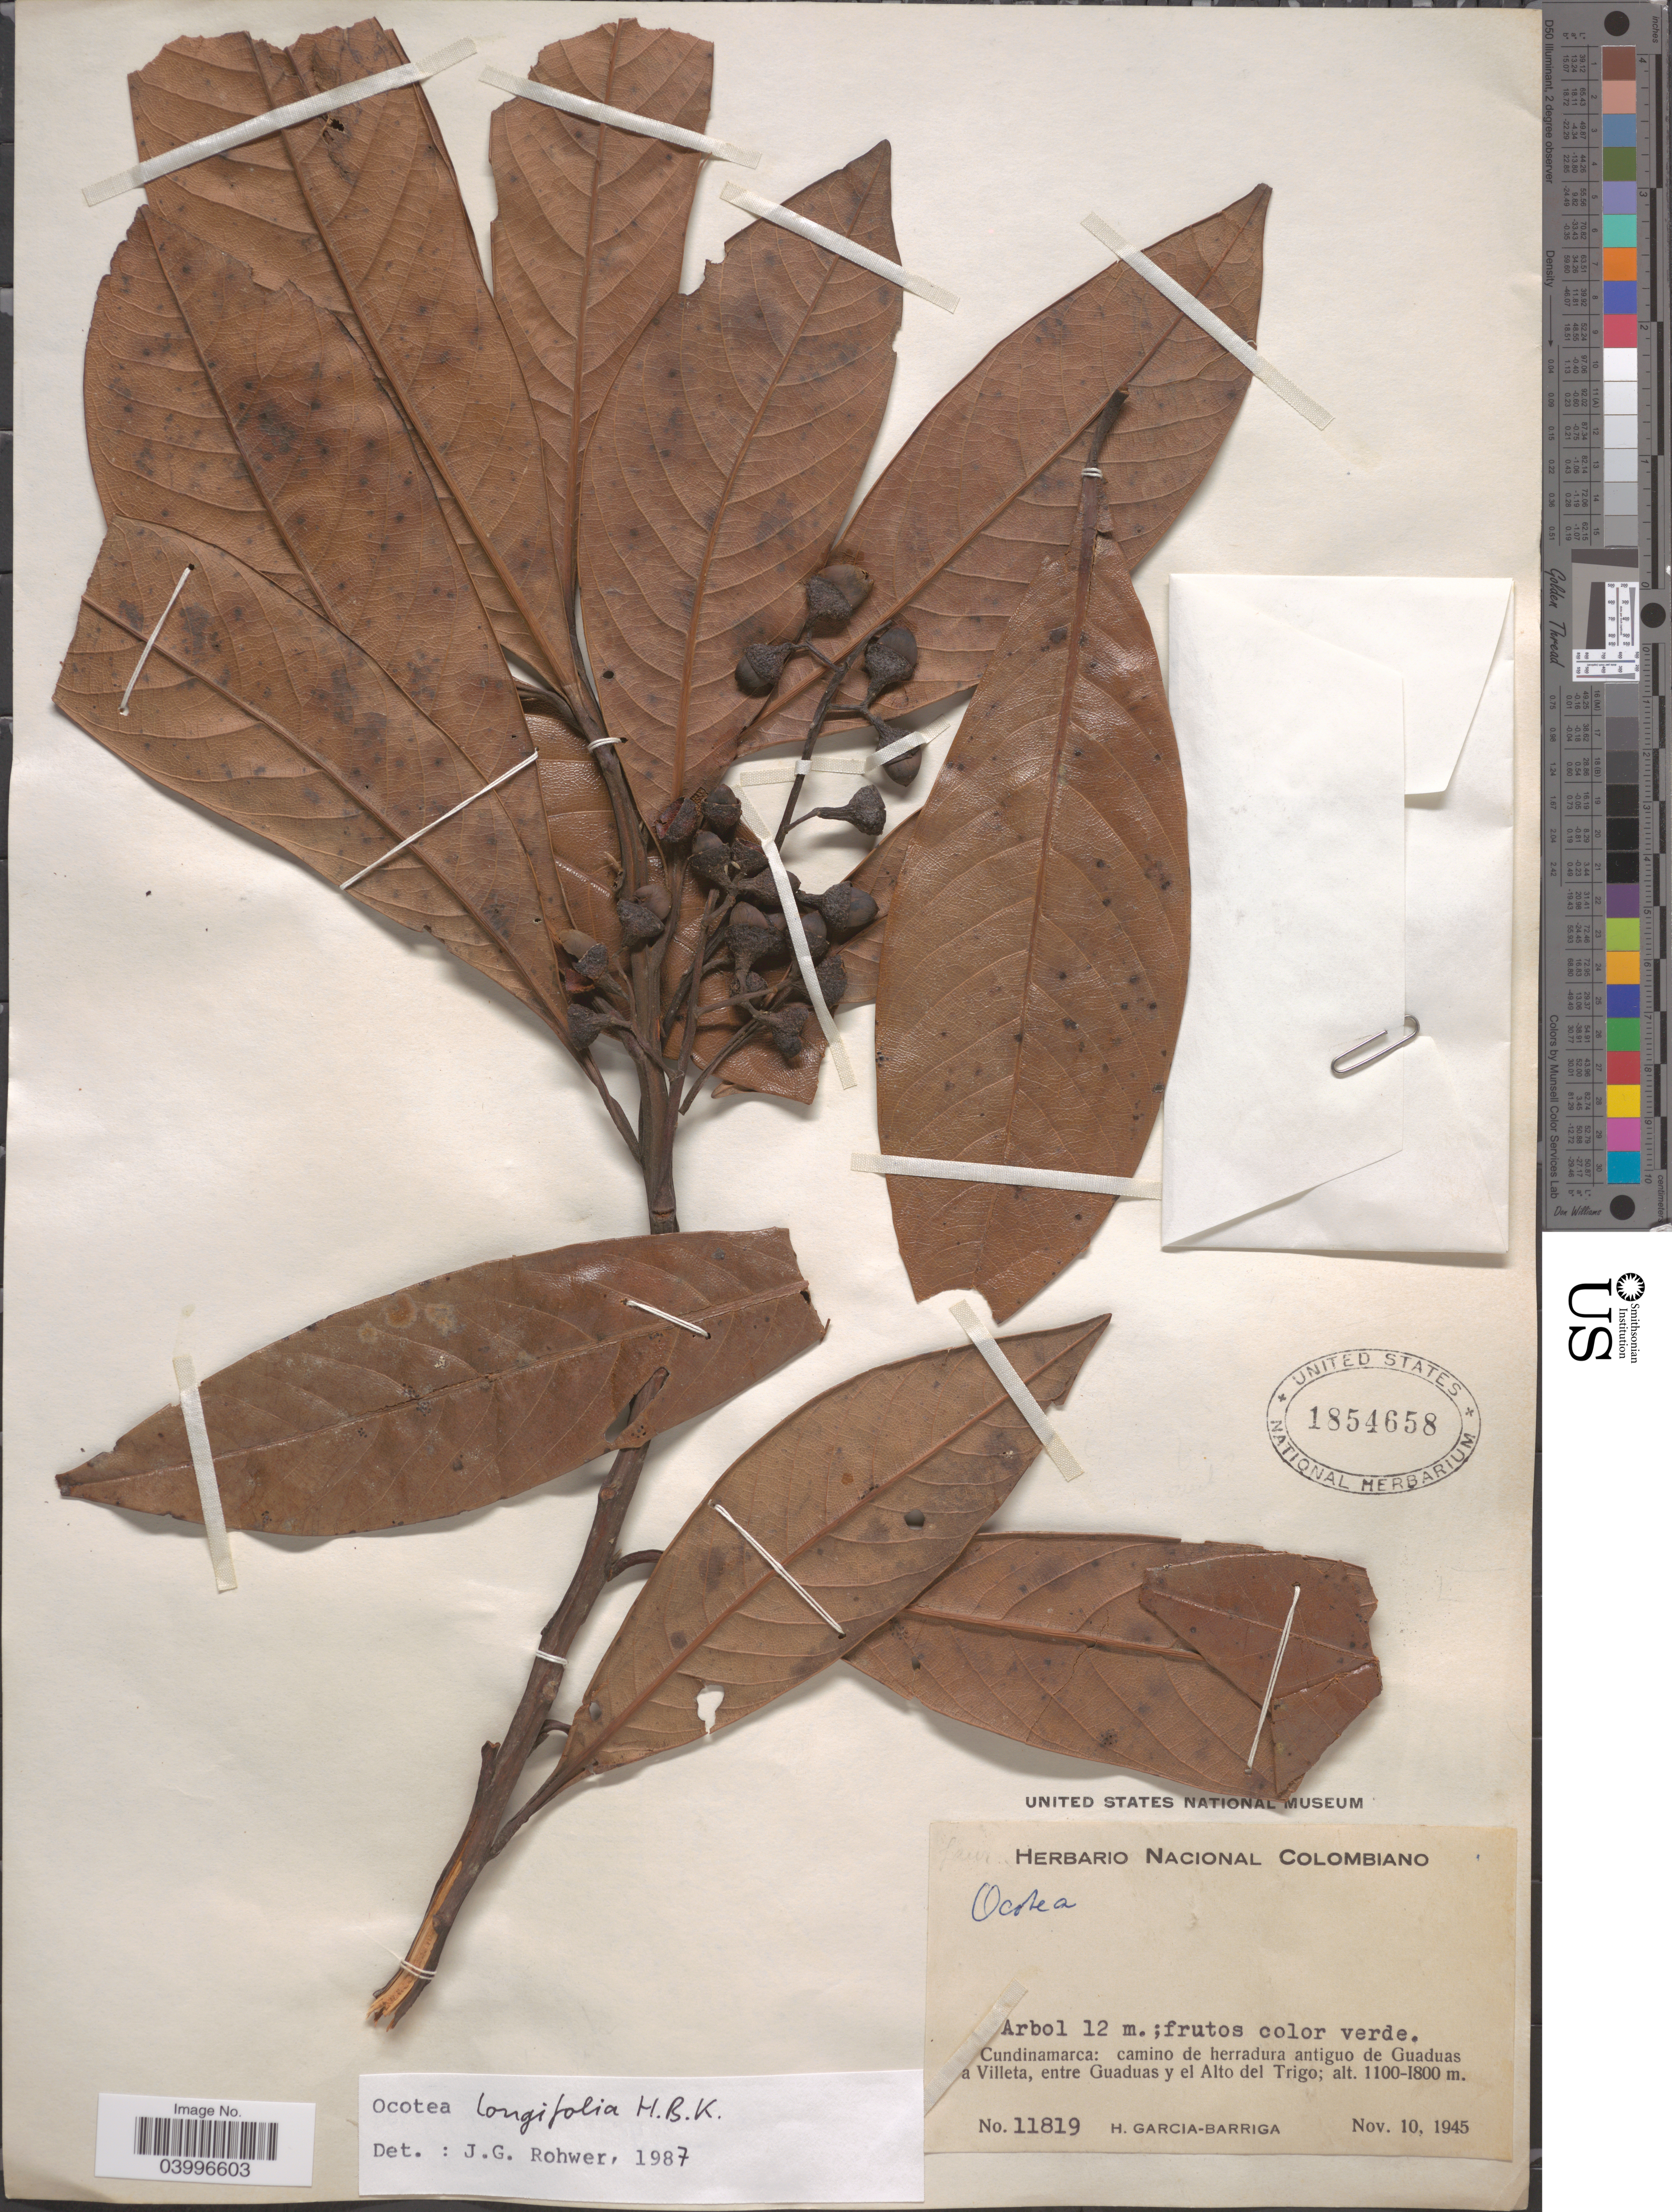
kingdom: Plantae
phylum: Tracheophyta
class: Magnoliopsida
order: Laurales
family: Lauraceae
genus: Ocotea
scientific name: Ocotea longifolia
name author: Kunth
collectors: H. García Barriga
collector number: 11819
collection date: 1945-11-10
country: Colombia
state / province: Cundinamarca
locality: Camino de herradura antiguo de Guaduas a Villeta, entre Guaduas y el Alto del Trigo.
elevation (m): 1100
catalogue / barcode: US 1854658